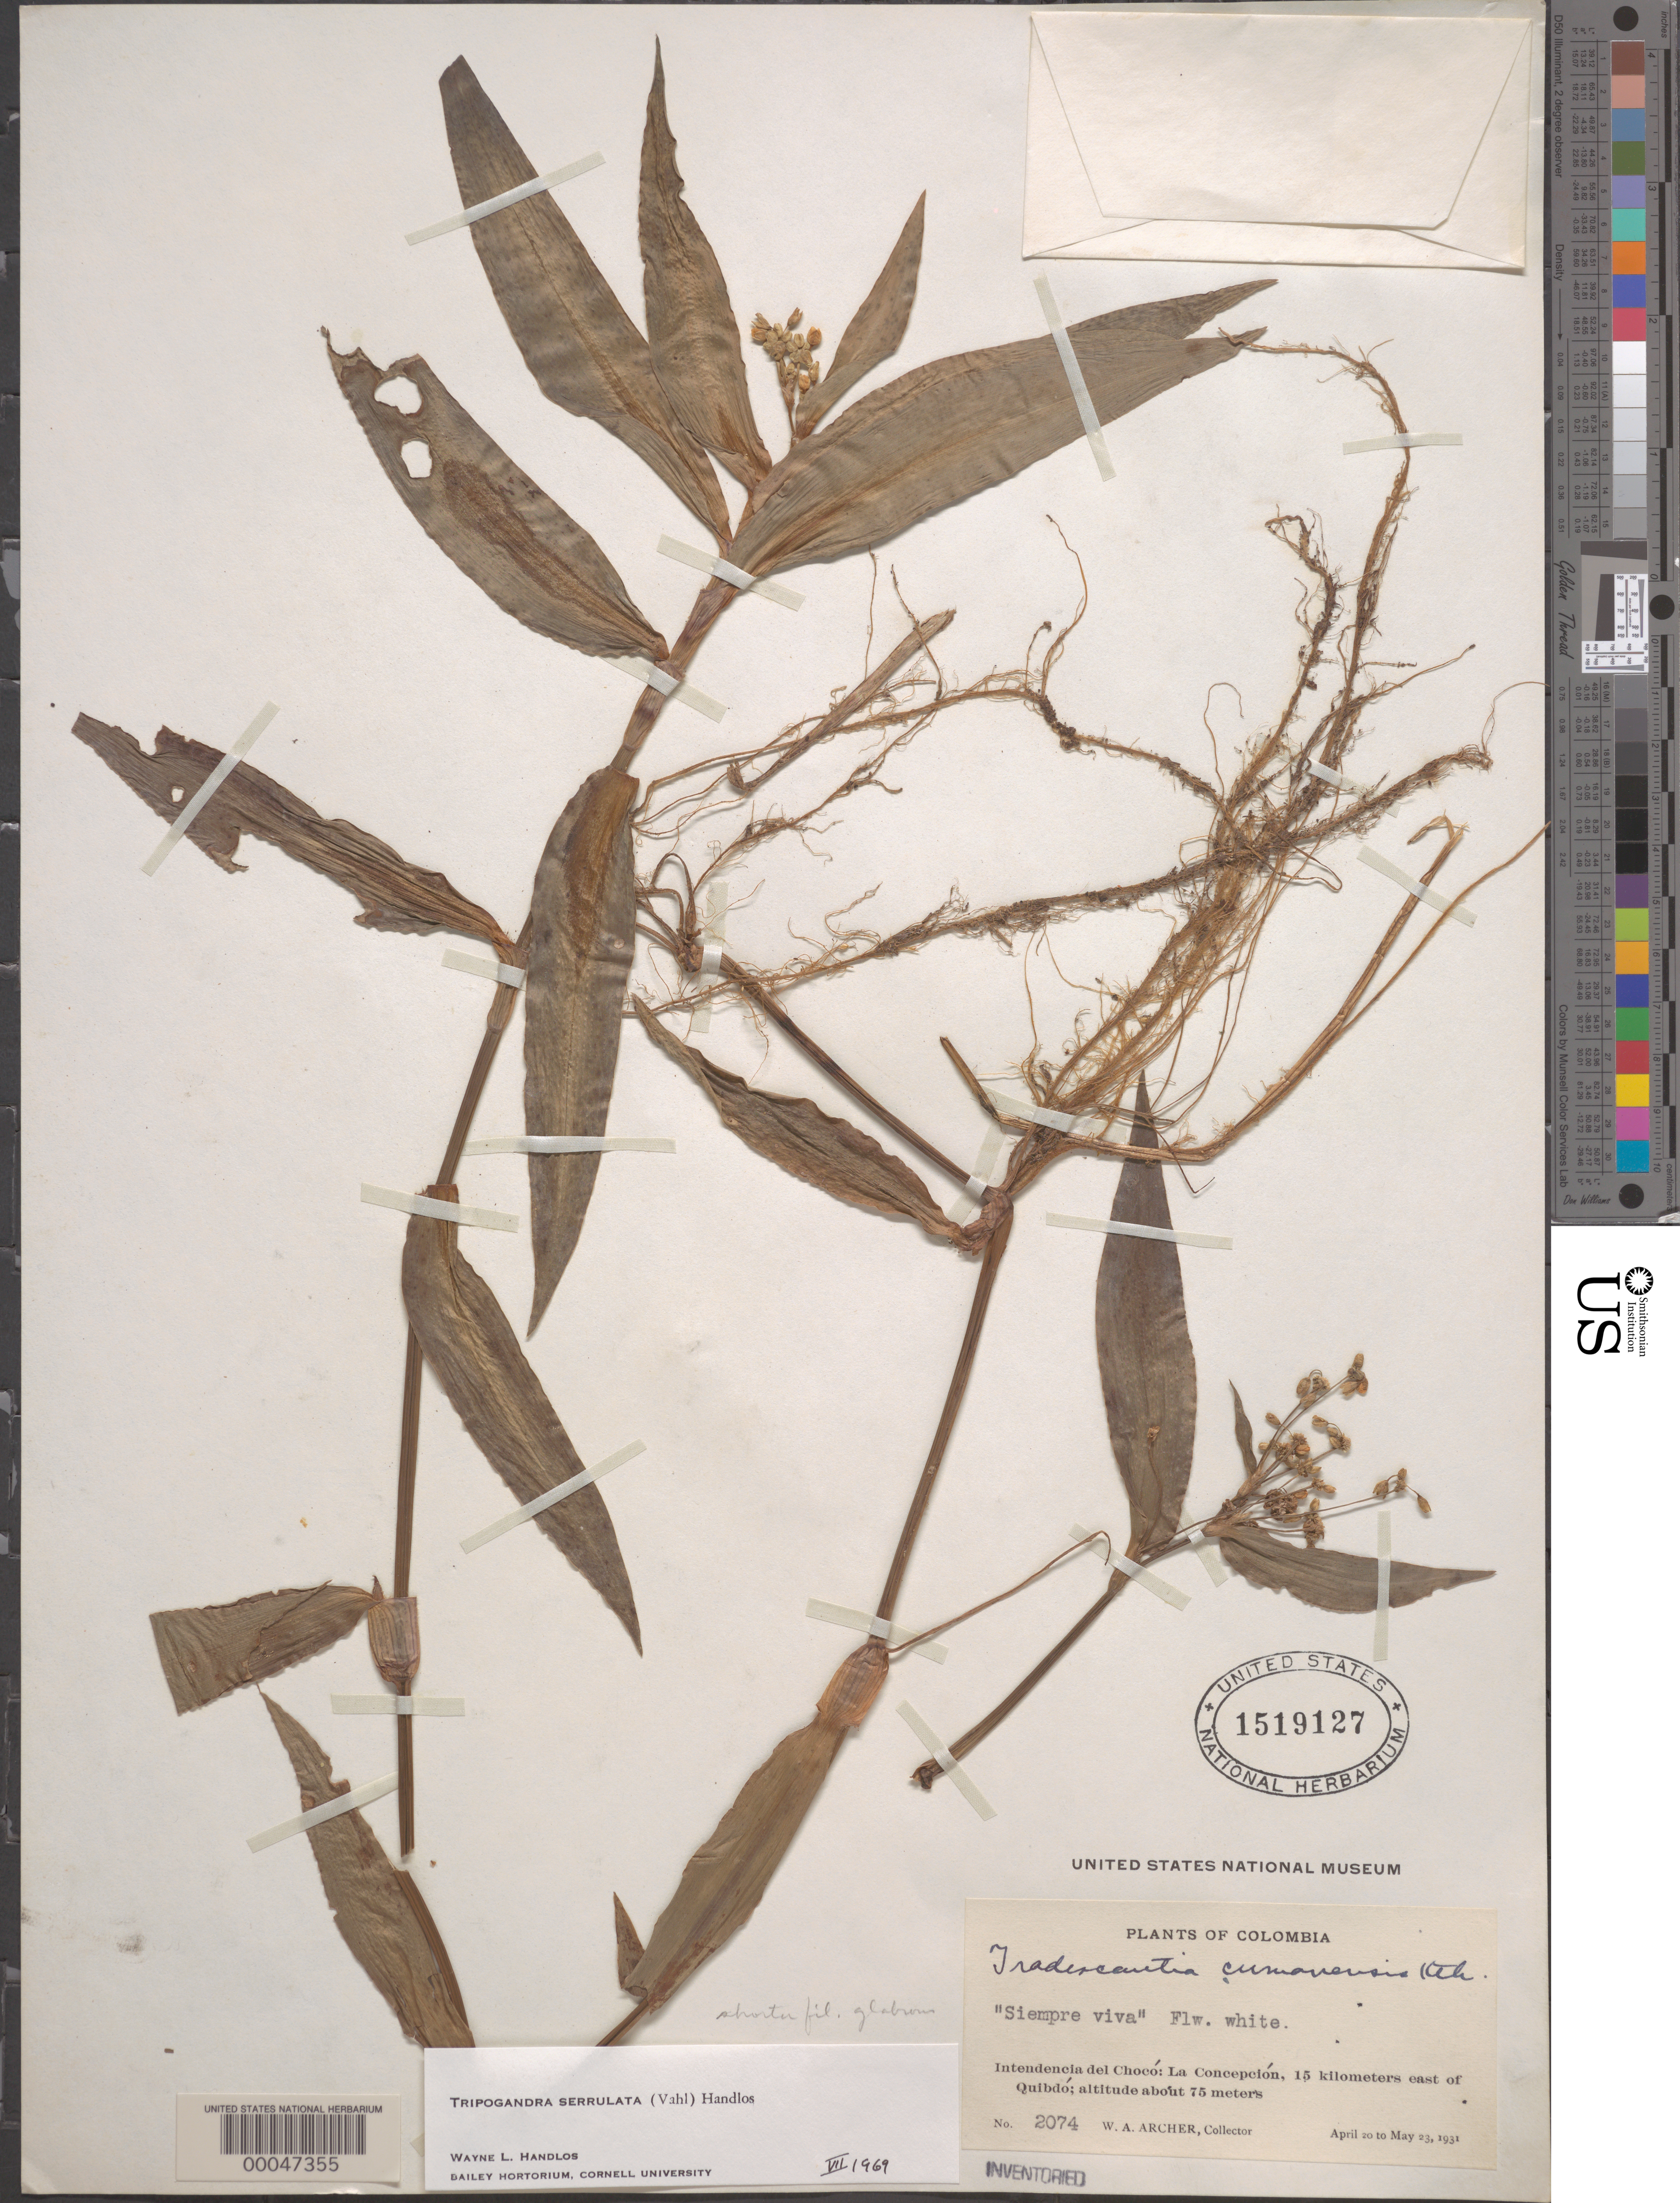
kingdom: Plantae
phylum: Tracheophyta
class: Liliopsida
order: Commelinales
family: Commelinaceae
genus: Tripogandra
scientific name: Tripogandra serrulata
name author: (Vahl) Handlos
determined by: Handlos, W. L.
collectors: W. A. Archer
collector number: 2074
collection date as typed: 20 Apr 1931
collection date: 1931-04-20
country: Colombia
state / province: Chocó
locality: La Concepcion, E of Quibdo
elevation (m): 75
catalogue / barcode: US 1519127